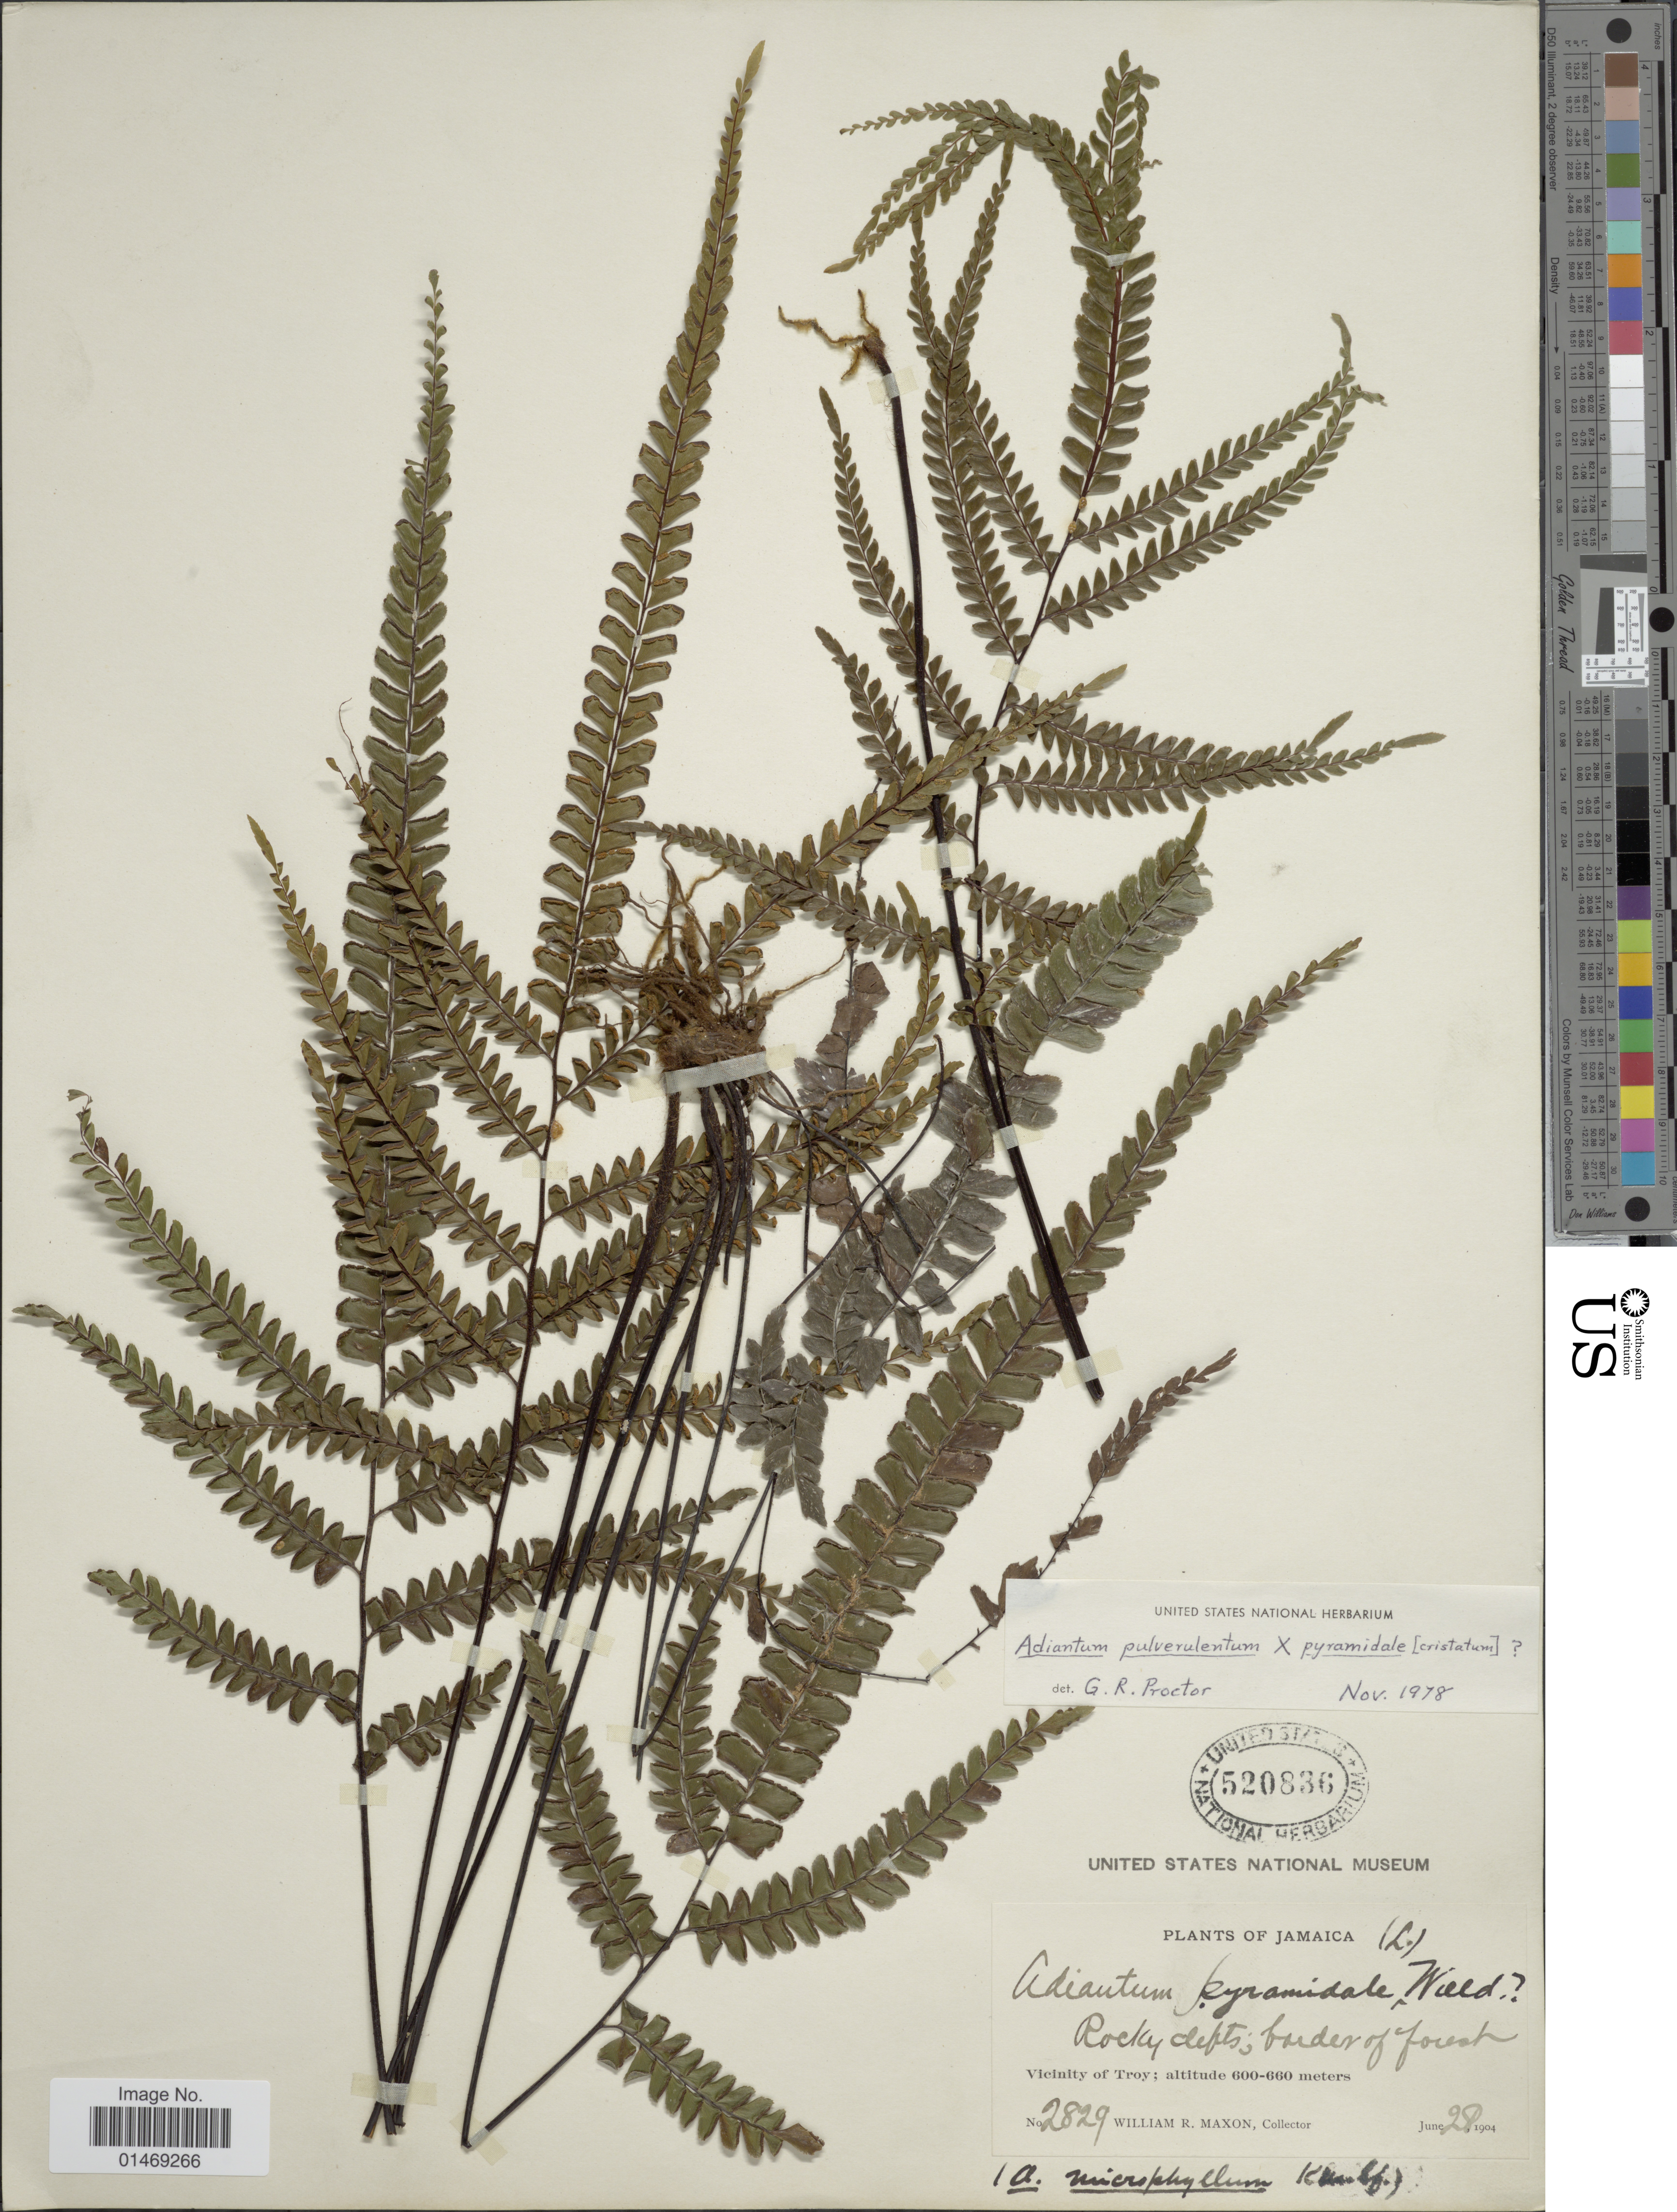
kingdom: Plantae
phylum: Tracheophyta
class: Polypodiopsida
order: Polypodiales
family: Pteridaceae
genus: Adiantum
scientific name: Adiantum pulverulentum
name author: L.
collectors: W. R. Maxon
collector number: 2829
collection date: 1904-06-28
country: Jamaica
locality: Vicinity of Troy, Rocky cliffs, border of forest.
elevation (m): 600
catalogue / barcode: US 520836